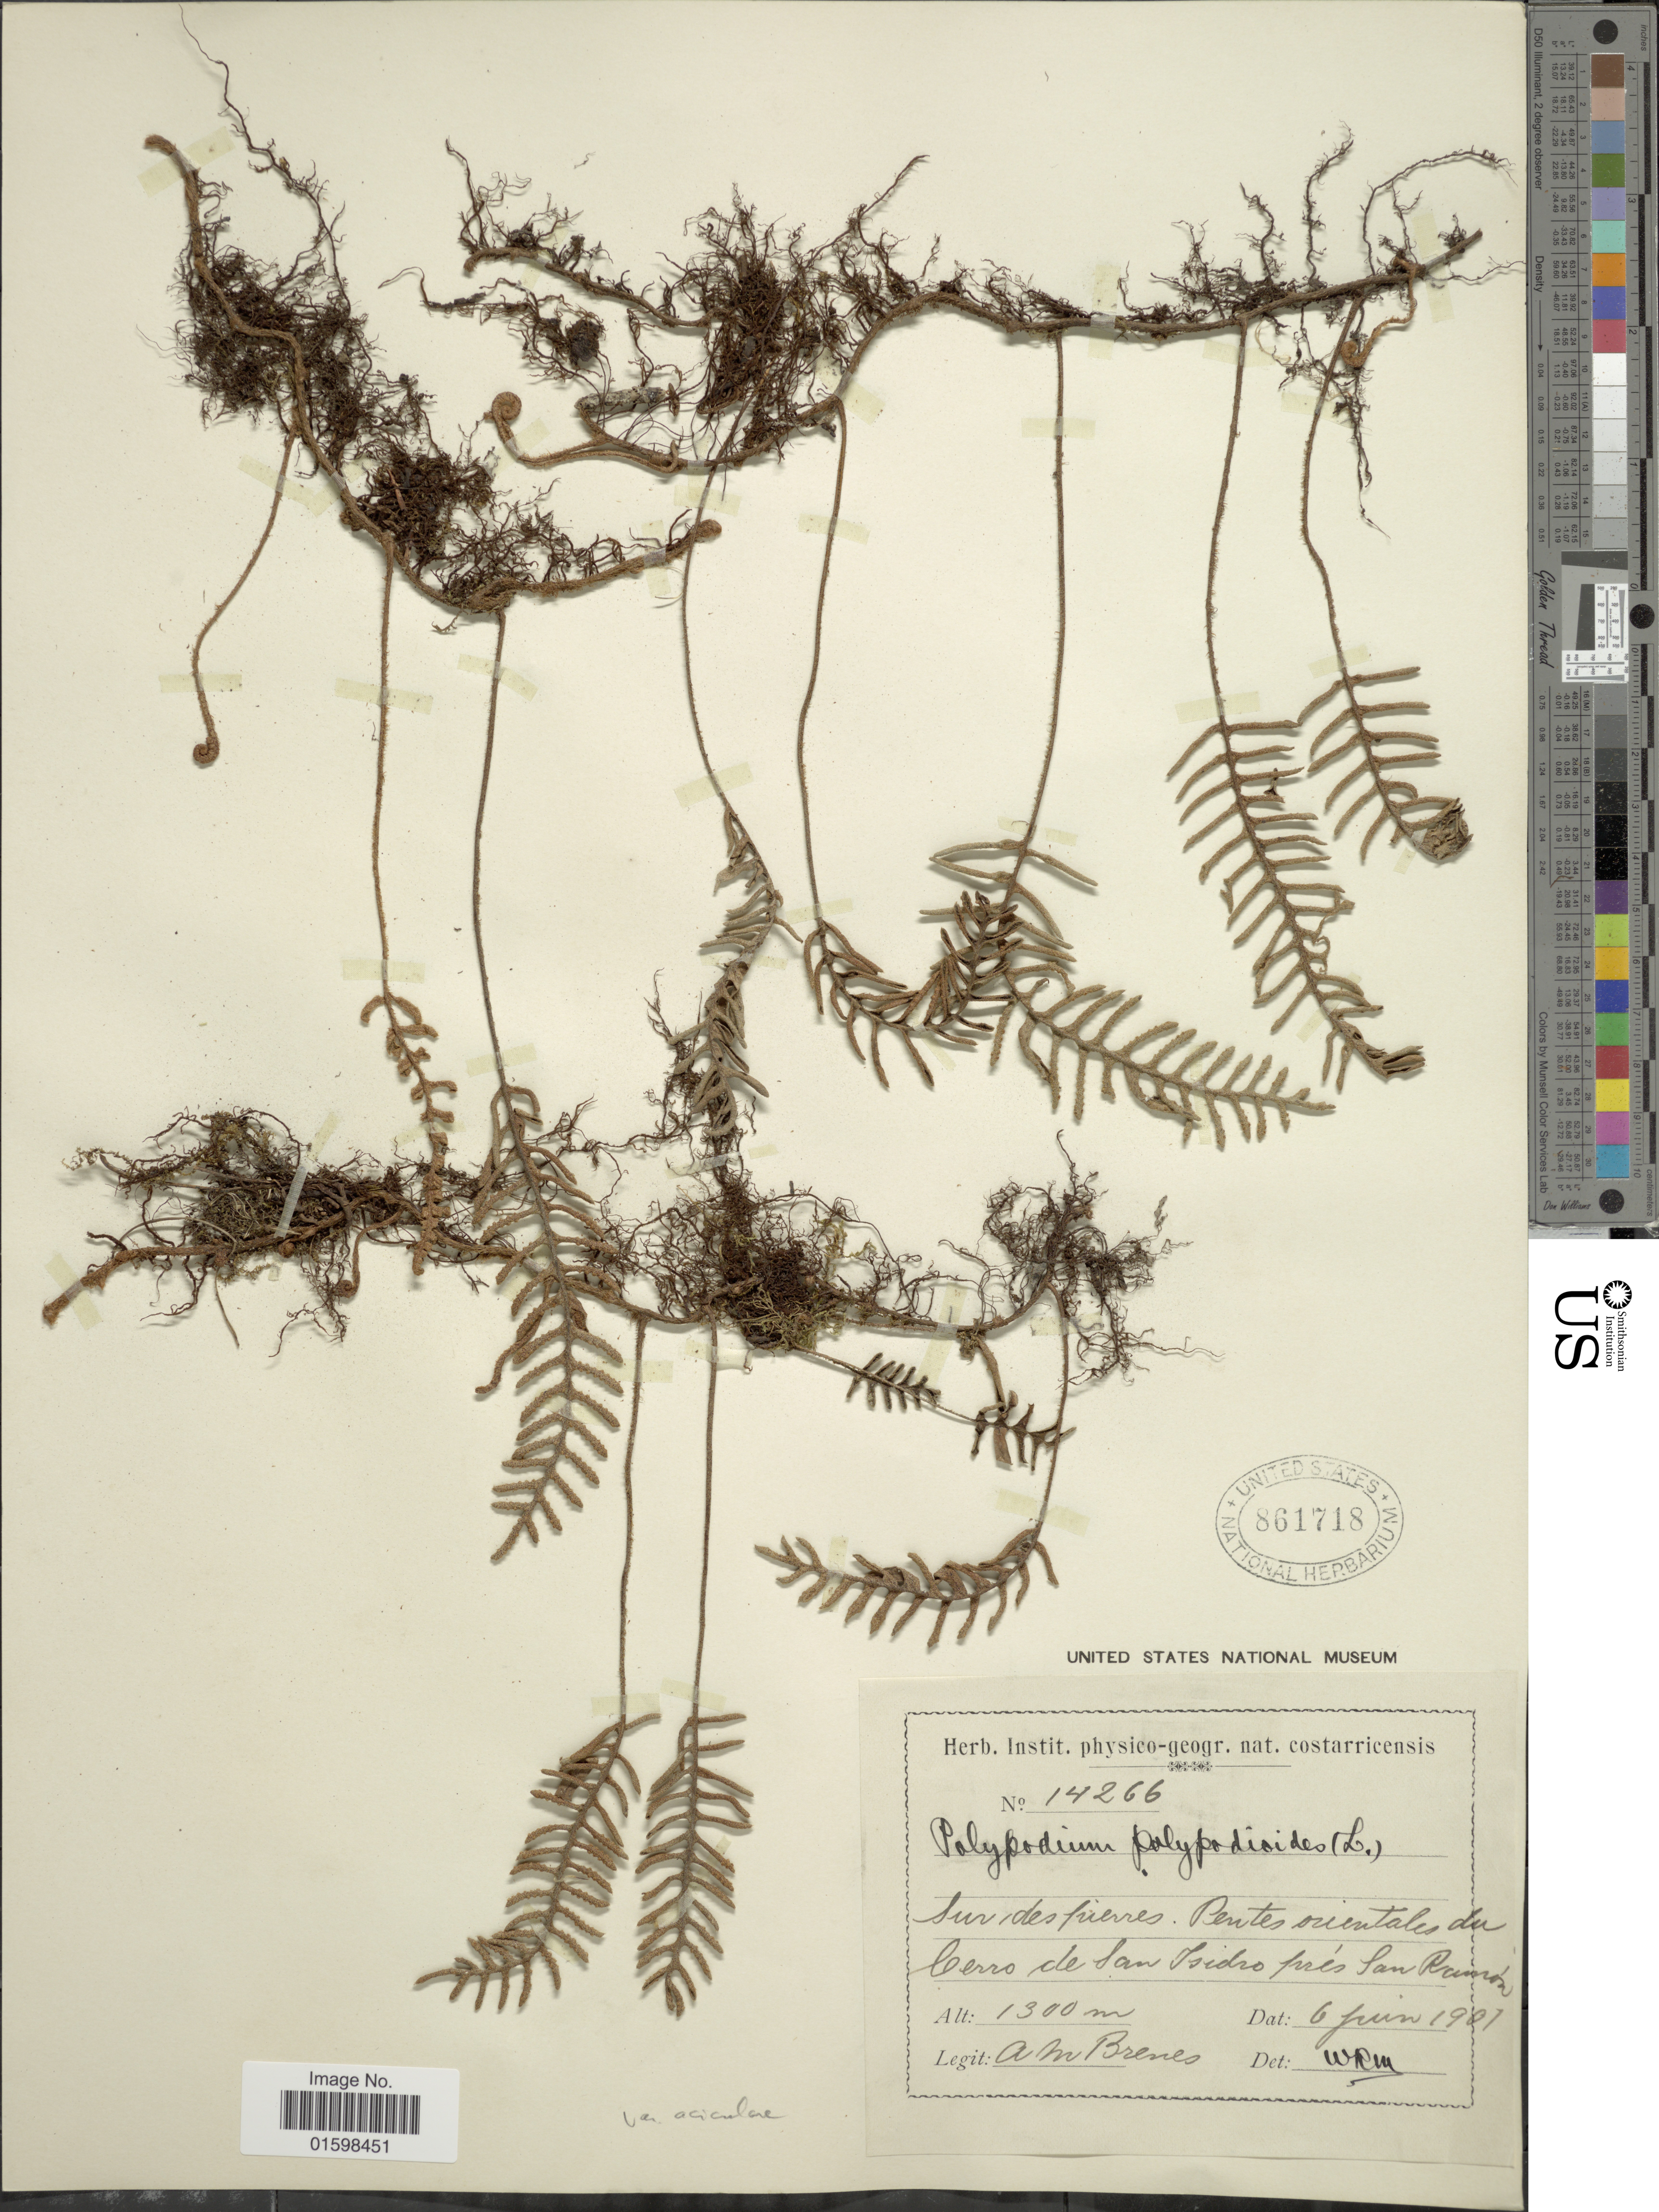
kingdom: Plantae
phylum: Tracheophyta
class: Polypodiopsida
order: Polypodiales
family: Polypodiaceae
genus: Pleopeltis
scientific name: Pleopeltis polypodioides var. acicularis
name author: (Weath.) E.G. Andrews & Windham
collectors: A. Brenes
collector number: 14266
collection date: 1901-06-06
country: Costa Rica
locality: Sur des frieres. Pentes orientale du Cerro de San Isidro pres San Ramon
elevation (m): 1300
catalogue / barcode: US 861718